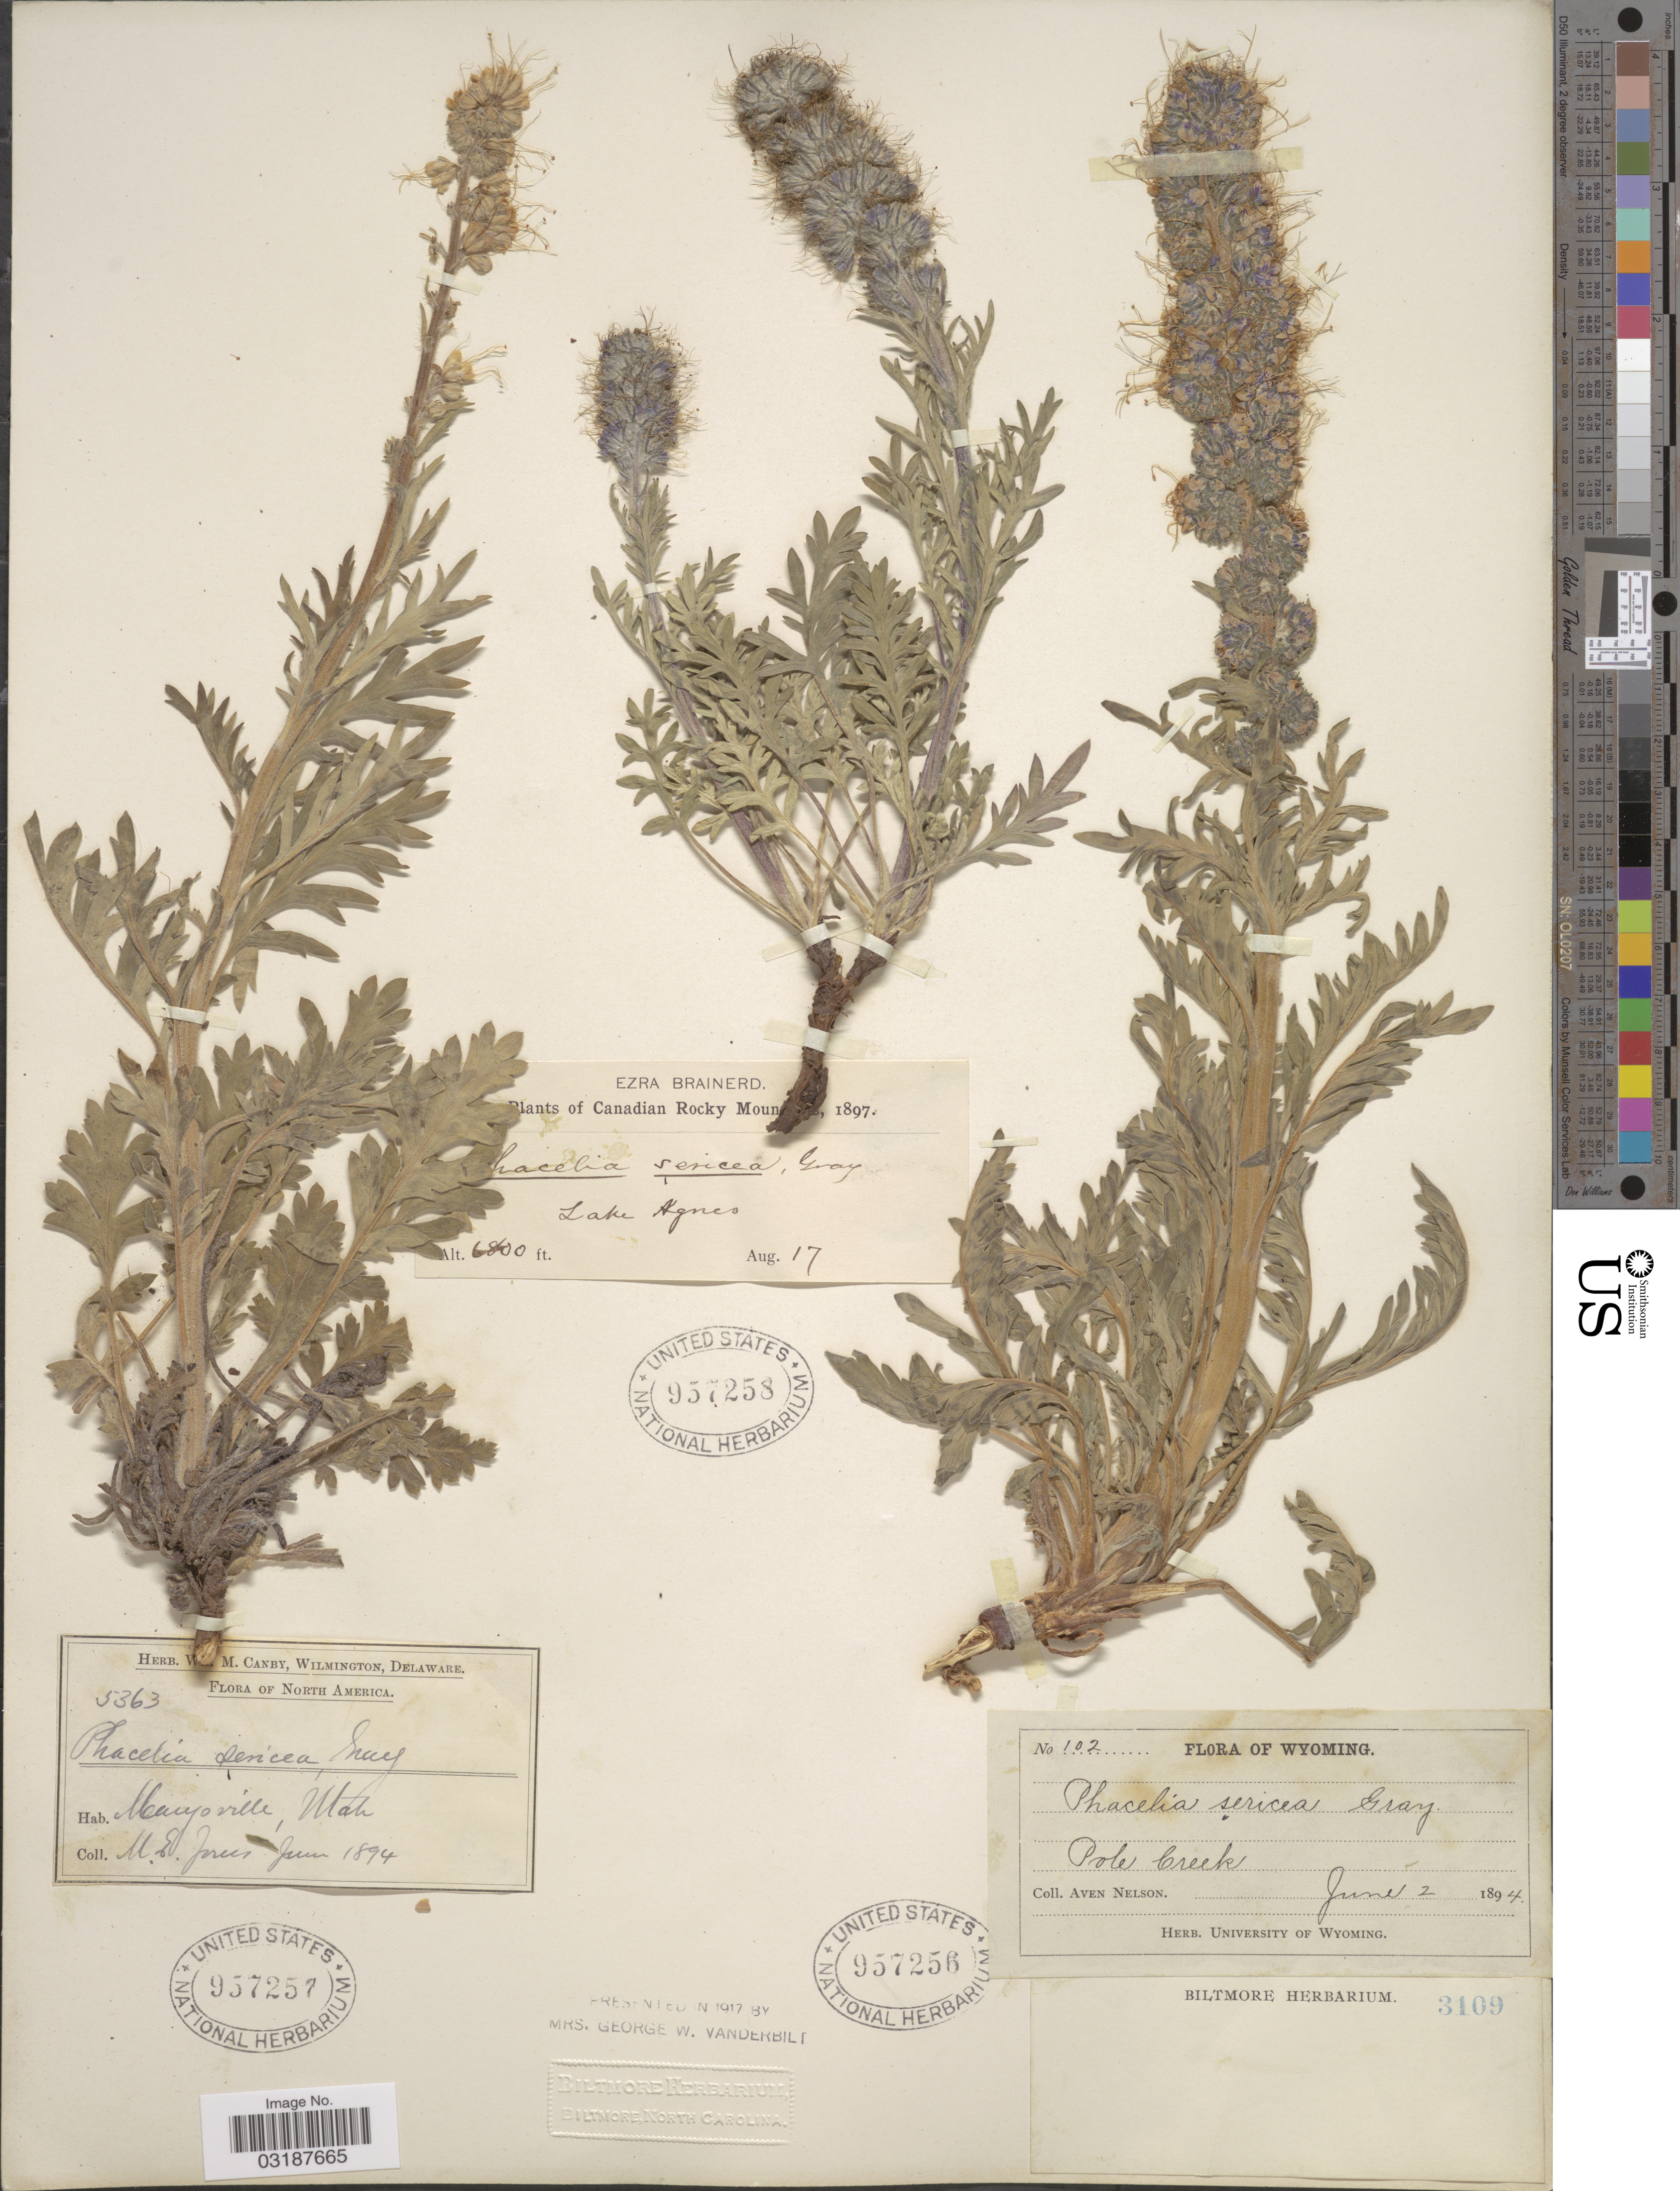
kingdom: Plantae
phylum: Tracheophyta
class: Magnoliopsida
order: Boraginales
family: Hydrophyllaceae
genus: Phacelia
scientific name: Phacelia sericea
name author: (Graham) A. Gray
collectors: A. Nelson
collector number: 102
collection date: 1894-06-02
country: United States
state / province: Wyoming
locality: Pole Creek.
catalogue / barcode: US 957256